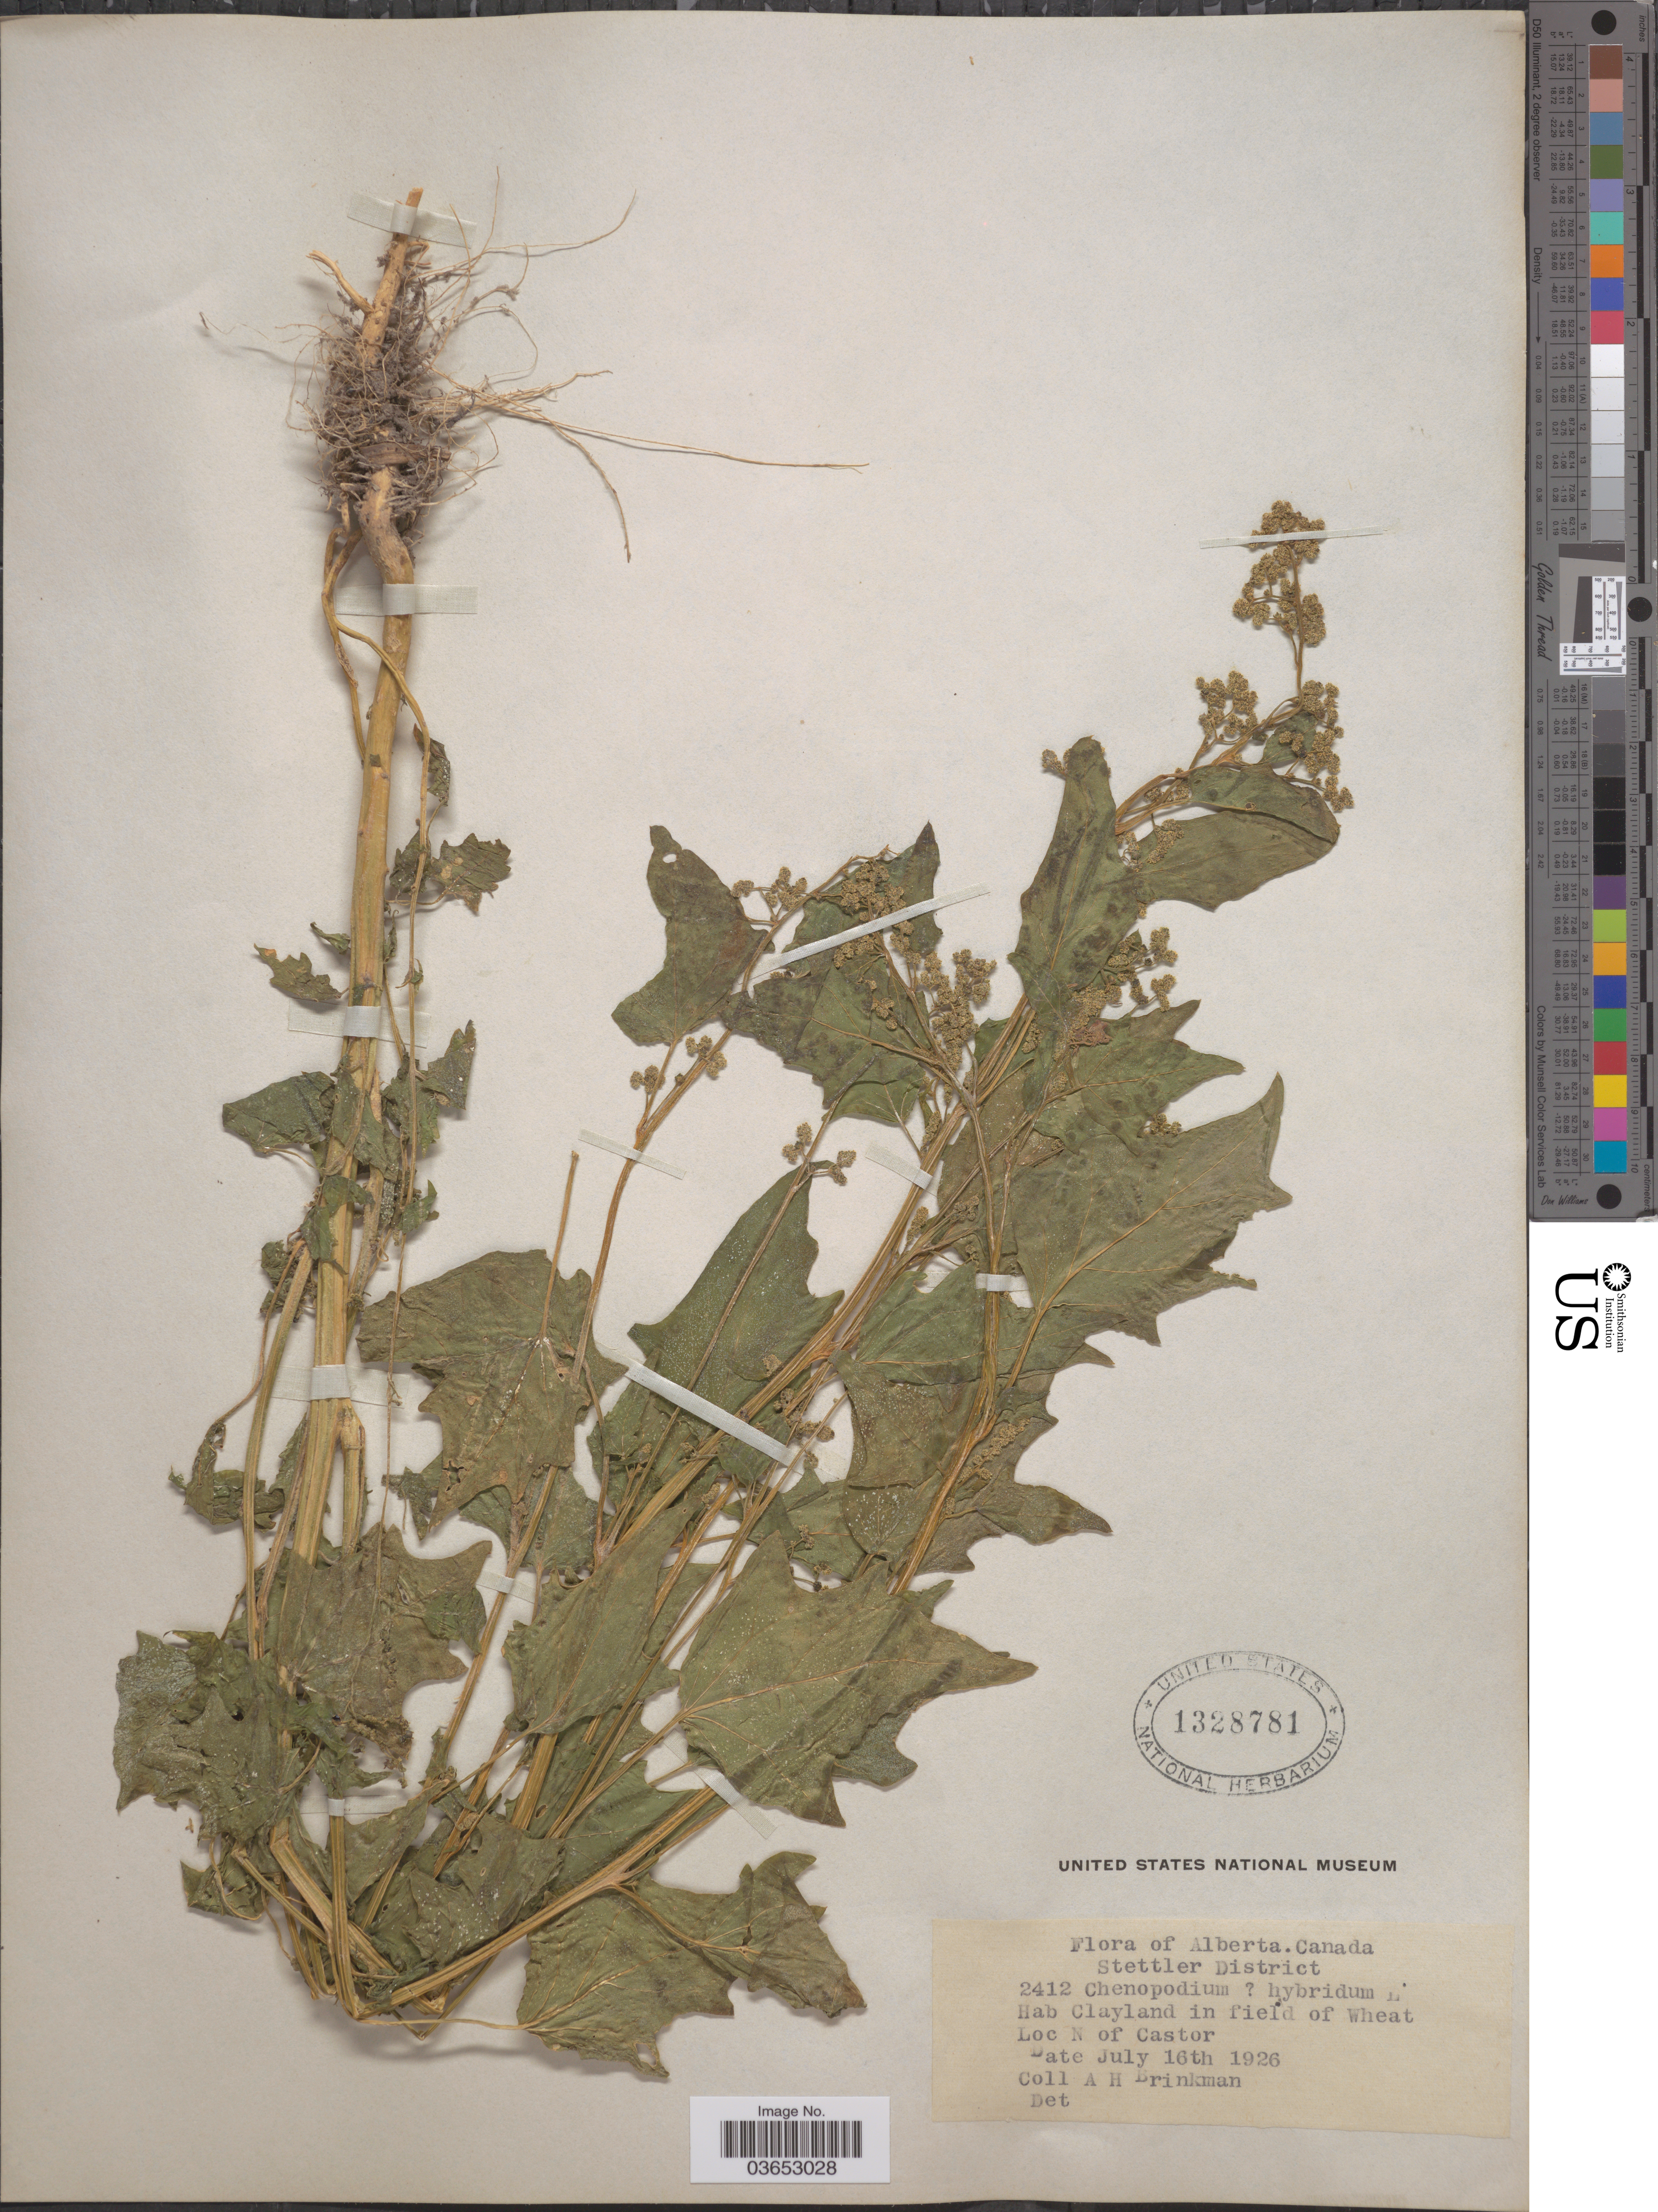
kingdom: Plantae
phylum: Tracheophyta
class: Magnoliopsida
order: Caryophyllales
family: Amaranthaceae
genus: Chenopodium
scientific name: Chenopodium gigantospermum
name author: Aellen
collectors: A. Brinkman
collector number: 2412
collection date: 1926-07-16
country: Canada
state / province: Alberta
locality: Stettler District. N of Castor.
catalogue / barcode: US 1328781